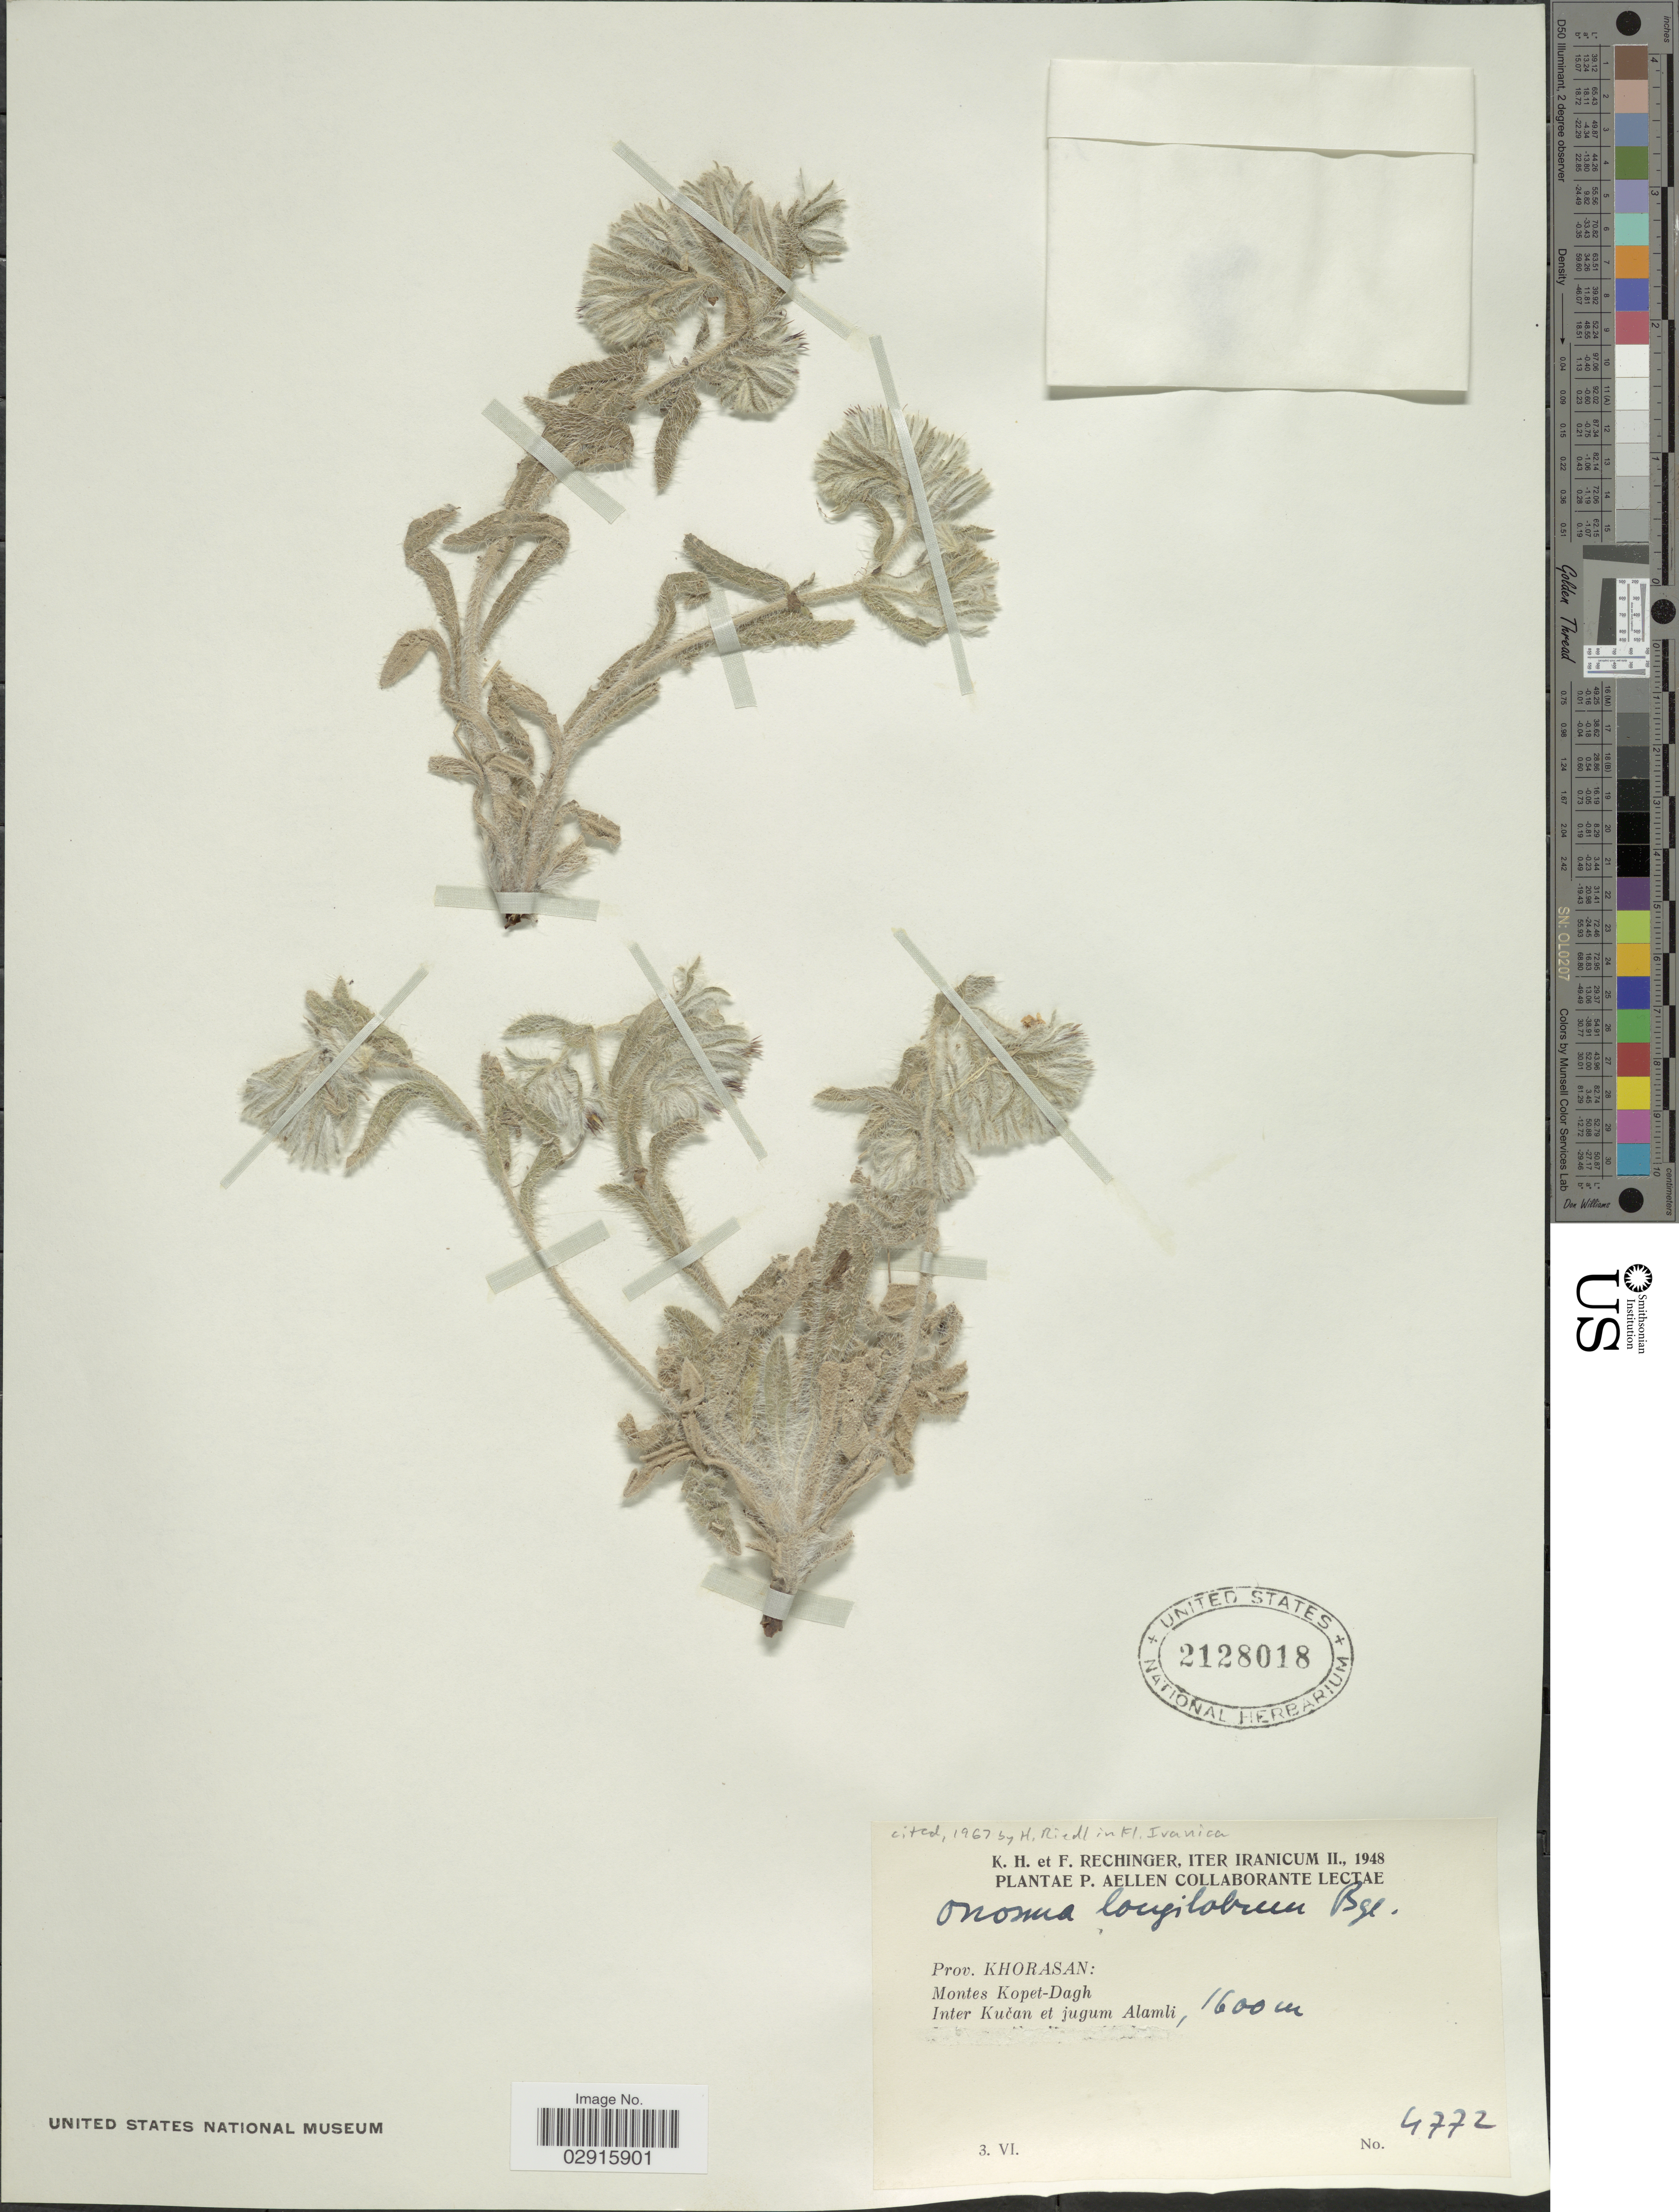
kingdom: Plantae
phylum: Tracheophyta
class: Magnoliopsida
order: Boraginales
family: Boraginaceae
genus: Onosma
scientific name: Onosma longiloba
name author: Bunge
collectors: K. H. Rechinger, F. Rechinger & P. Aellen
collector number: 4772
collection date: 1948-06-03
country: Iran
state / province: Khorasan [obsolete]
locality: Prov. Khorasan, Montes Kopet-Dagh, Inter Kucan et jugum Alamli.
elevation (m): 1600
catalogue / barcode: US 2128018